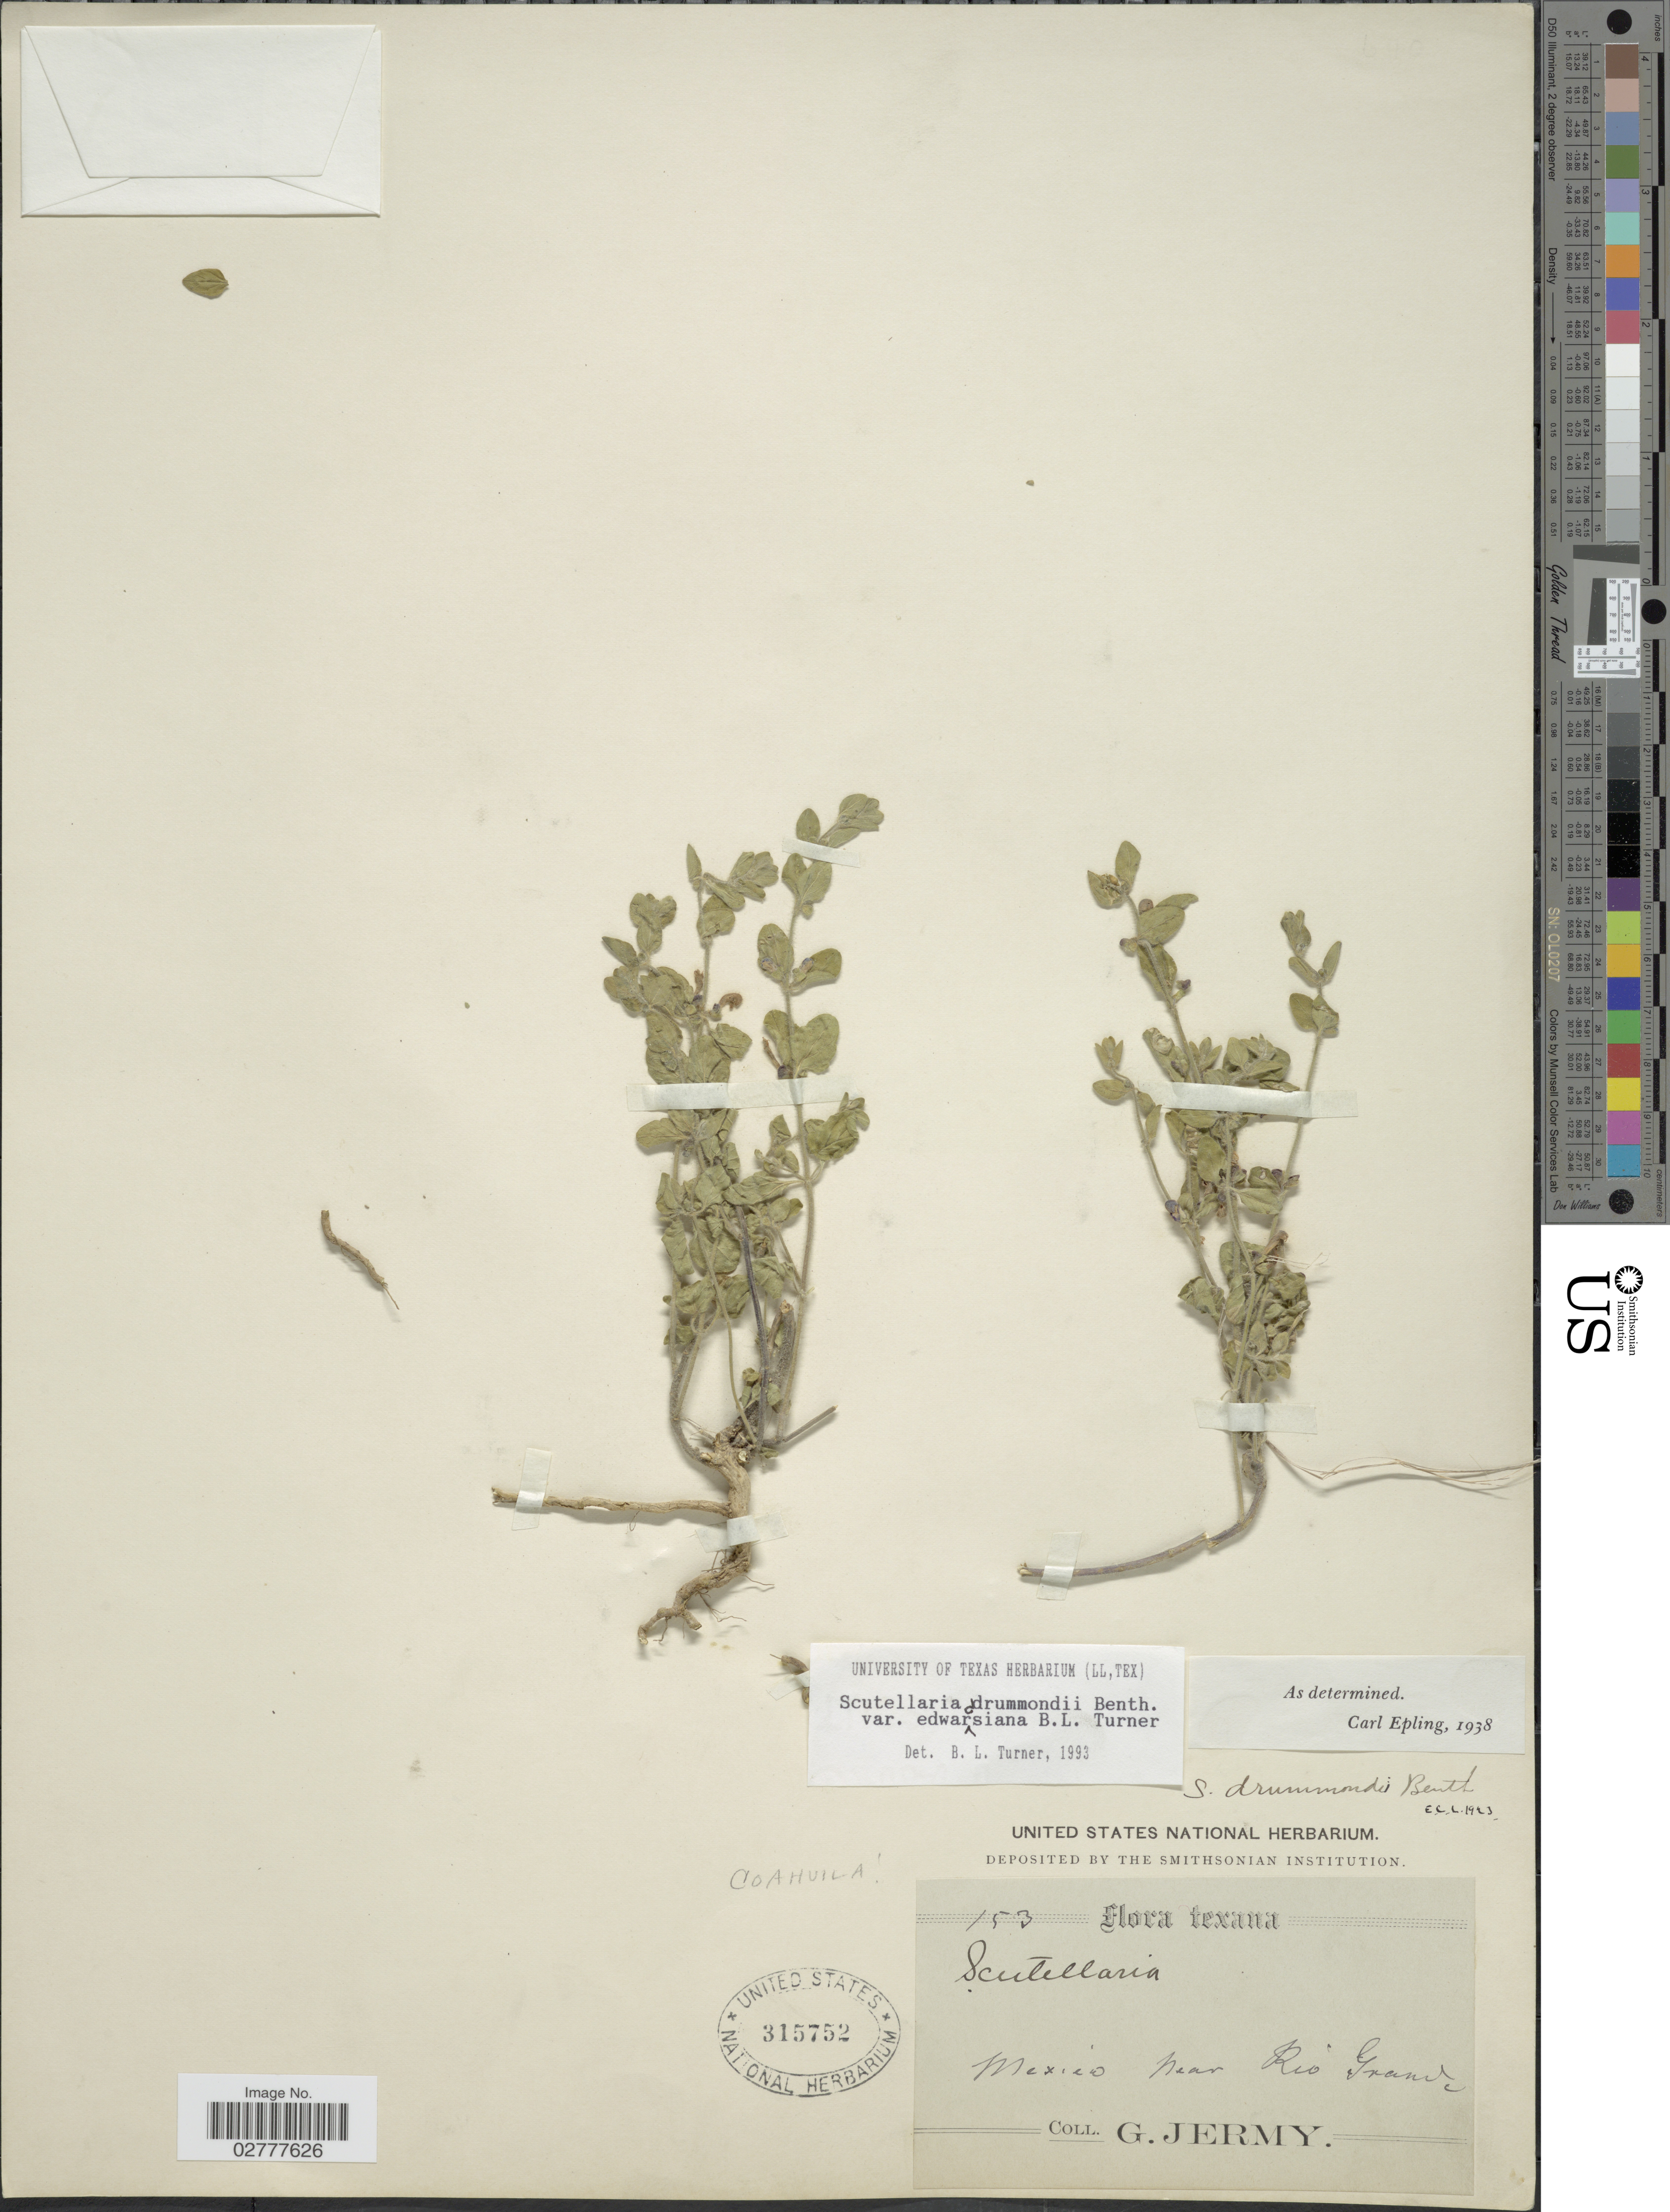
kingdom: Plantae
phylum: Tracheophyta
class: Magnoliopsida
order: Lamiales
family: Lamiaceae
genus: Scutellaria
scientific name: Scutellaria drummondii var. edwardsiana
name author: Benth.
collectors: G. Jermy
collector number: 153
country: Mexico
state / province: Coahuila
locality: Coahuila, Mexico near Rio Grande.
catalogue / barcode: US 315752